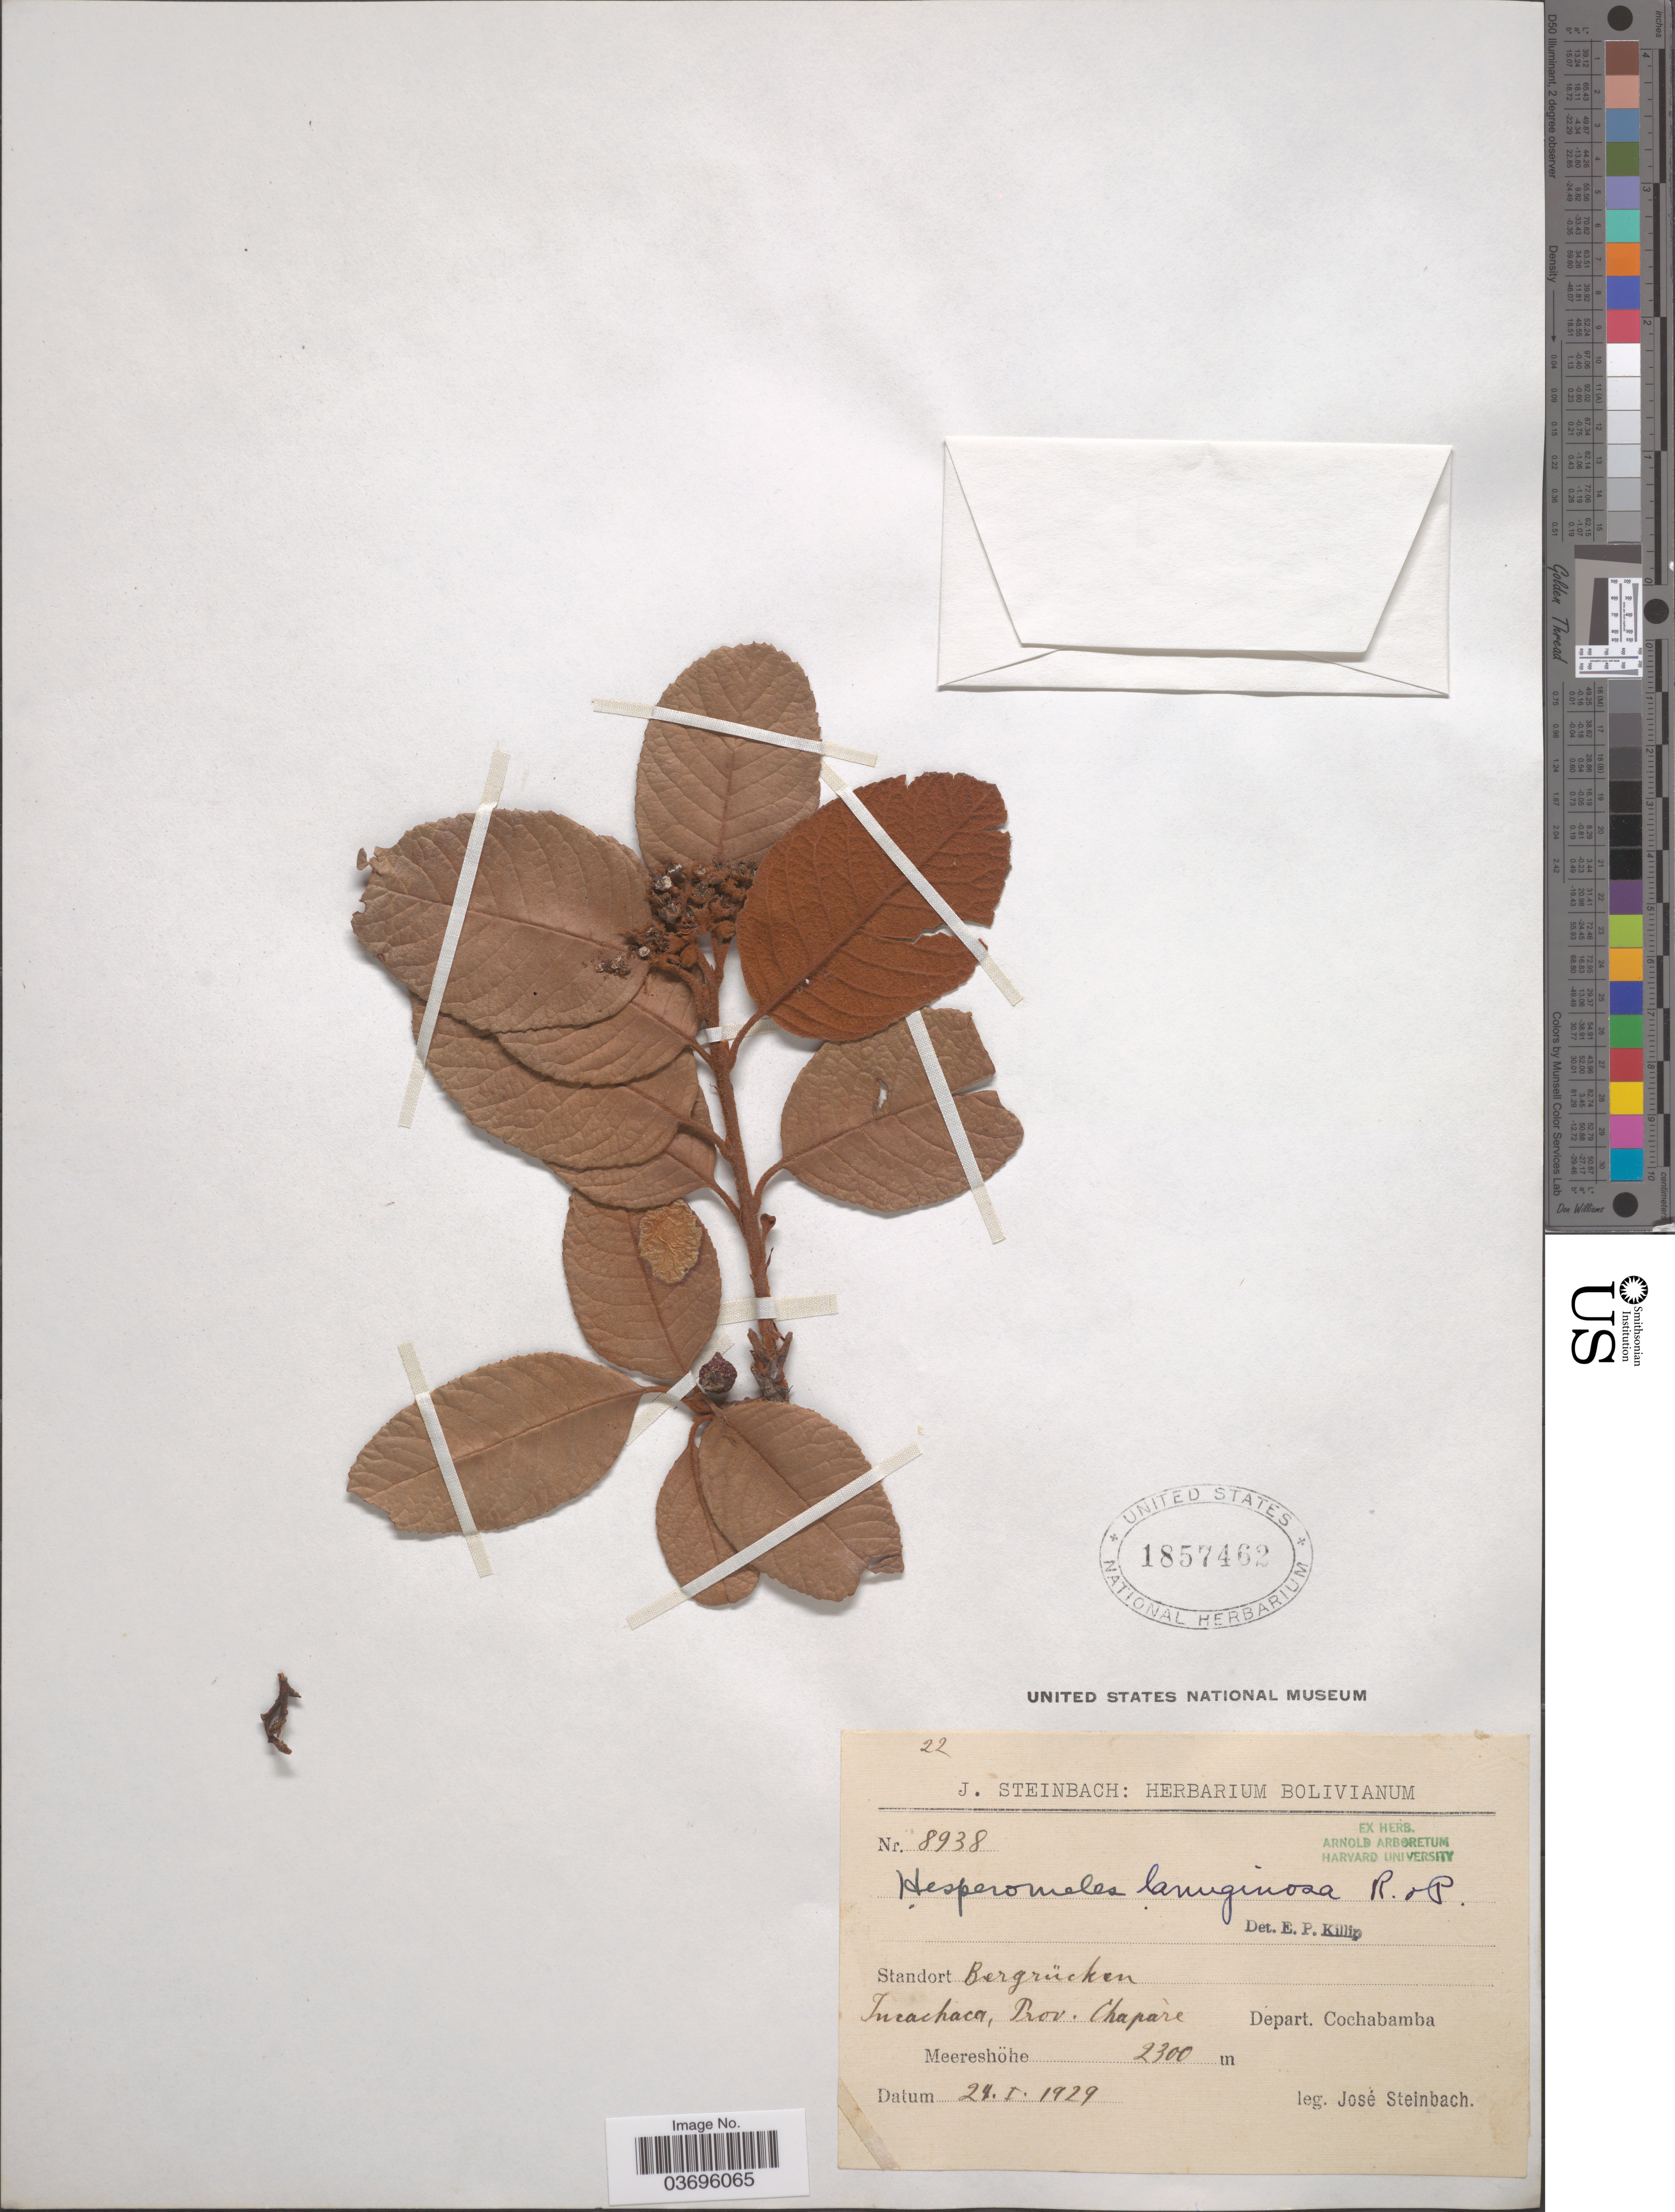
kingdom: Plantae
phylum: Tracheophyta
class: Magnoliopsida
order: Rosales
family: Rosaceae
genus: Hesperomeles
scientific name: Hesperomeles ferruginea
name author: (Juss. ex Pers.) Benth.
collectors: J. Steinbach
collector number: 8938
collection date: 1929-01-24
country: Bolivia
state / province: Cochabamba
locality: Incachaca, Prov. Chaparé Depart. Cochabamba.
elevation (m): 2300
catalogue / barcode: US 1857462